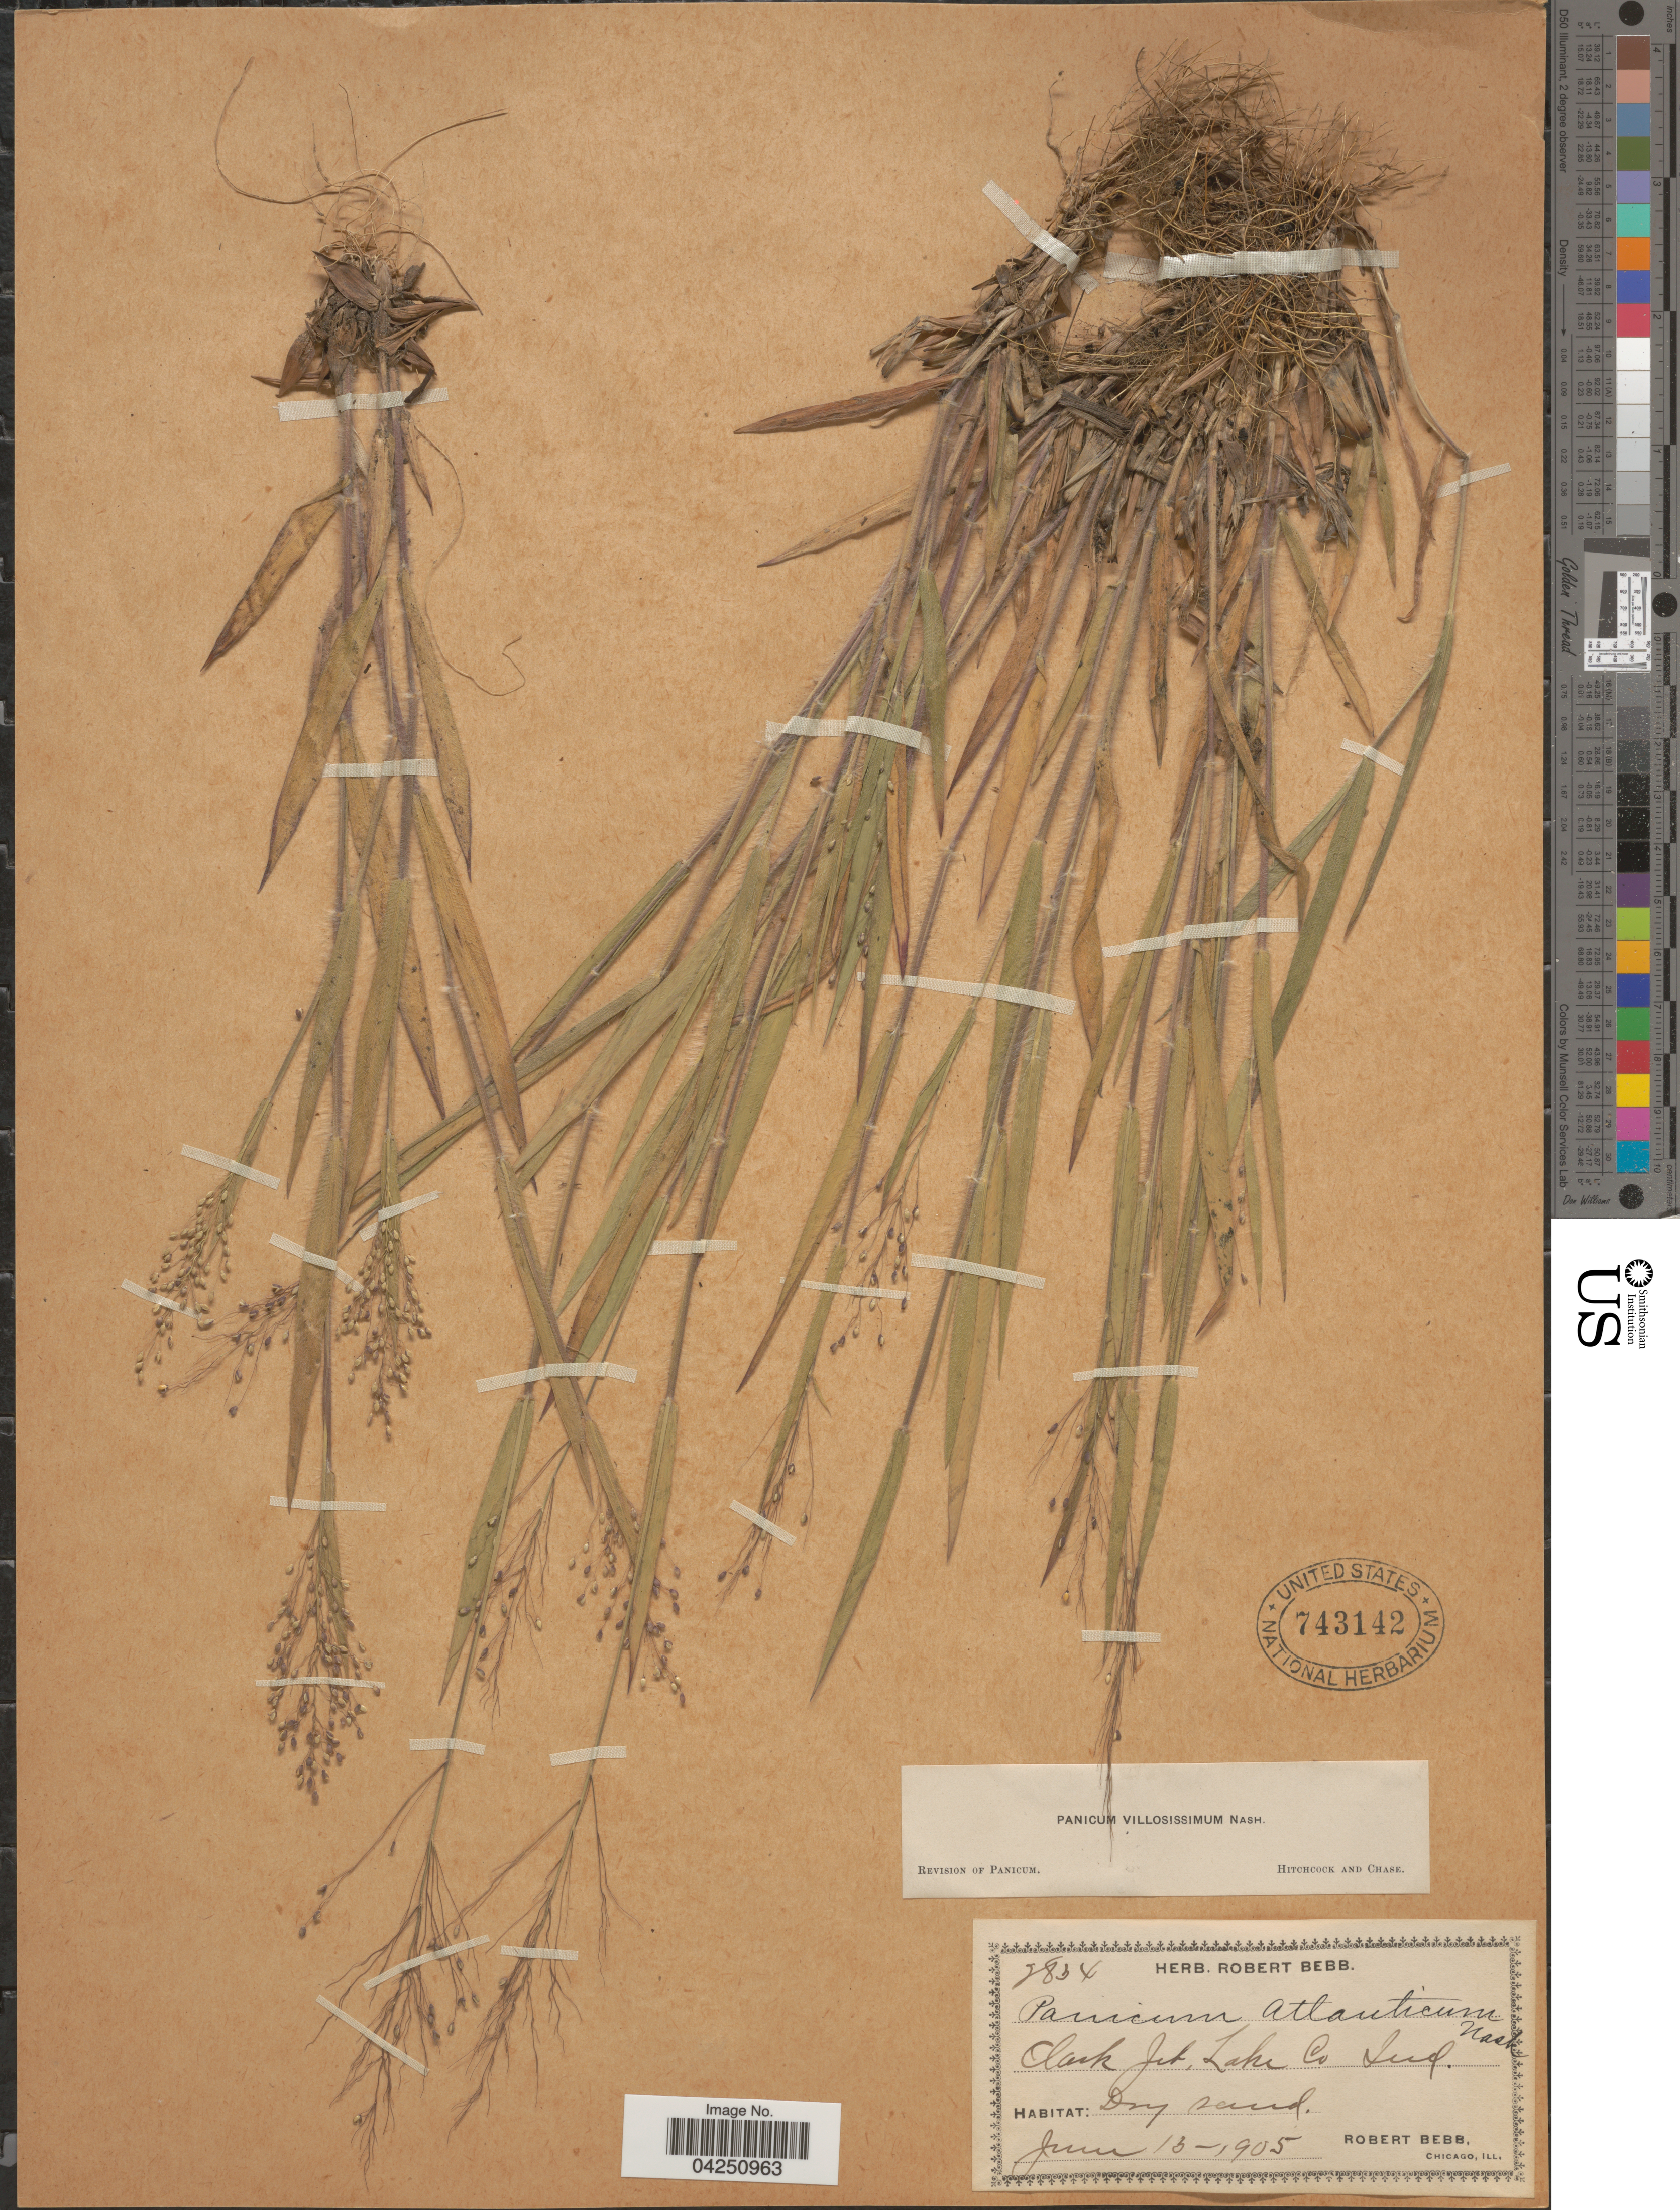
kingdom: Plantae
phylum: Tracheophyta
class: Liliopsida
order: Poales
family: Poaceae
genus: Dichanthelium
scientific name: Dichanthelium acuminatum var. acuminatum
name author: (Sw.) Gould & C.A. Clark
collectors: R. Bebb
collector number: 2834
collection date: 1905-06-13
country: United States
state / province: Indiana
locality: Clark Jct, Lake Co.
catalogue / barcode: US 743142